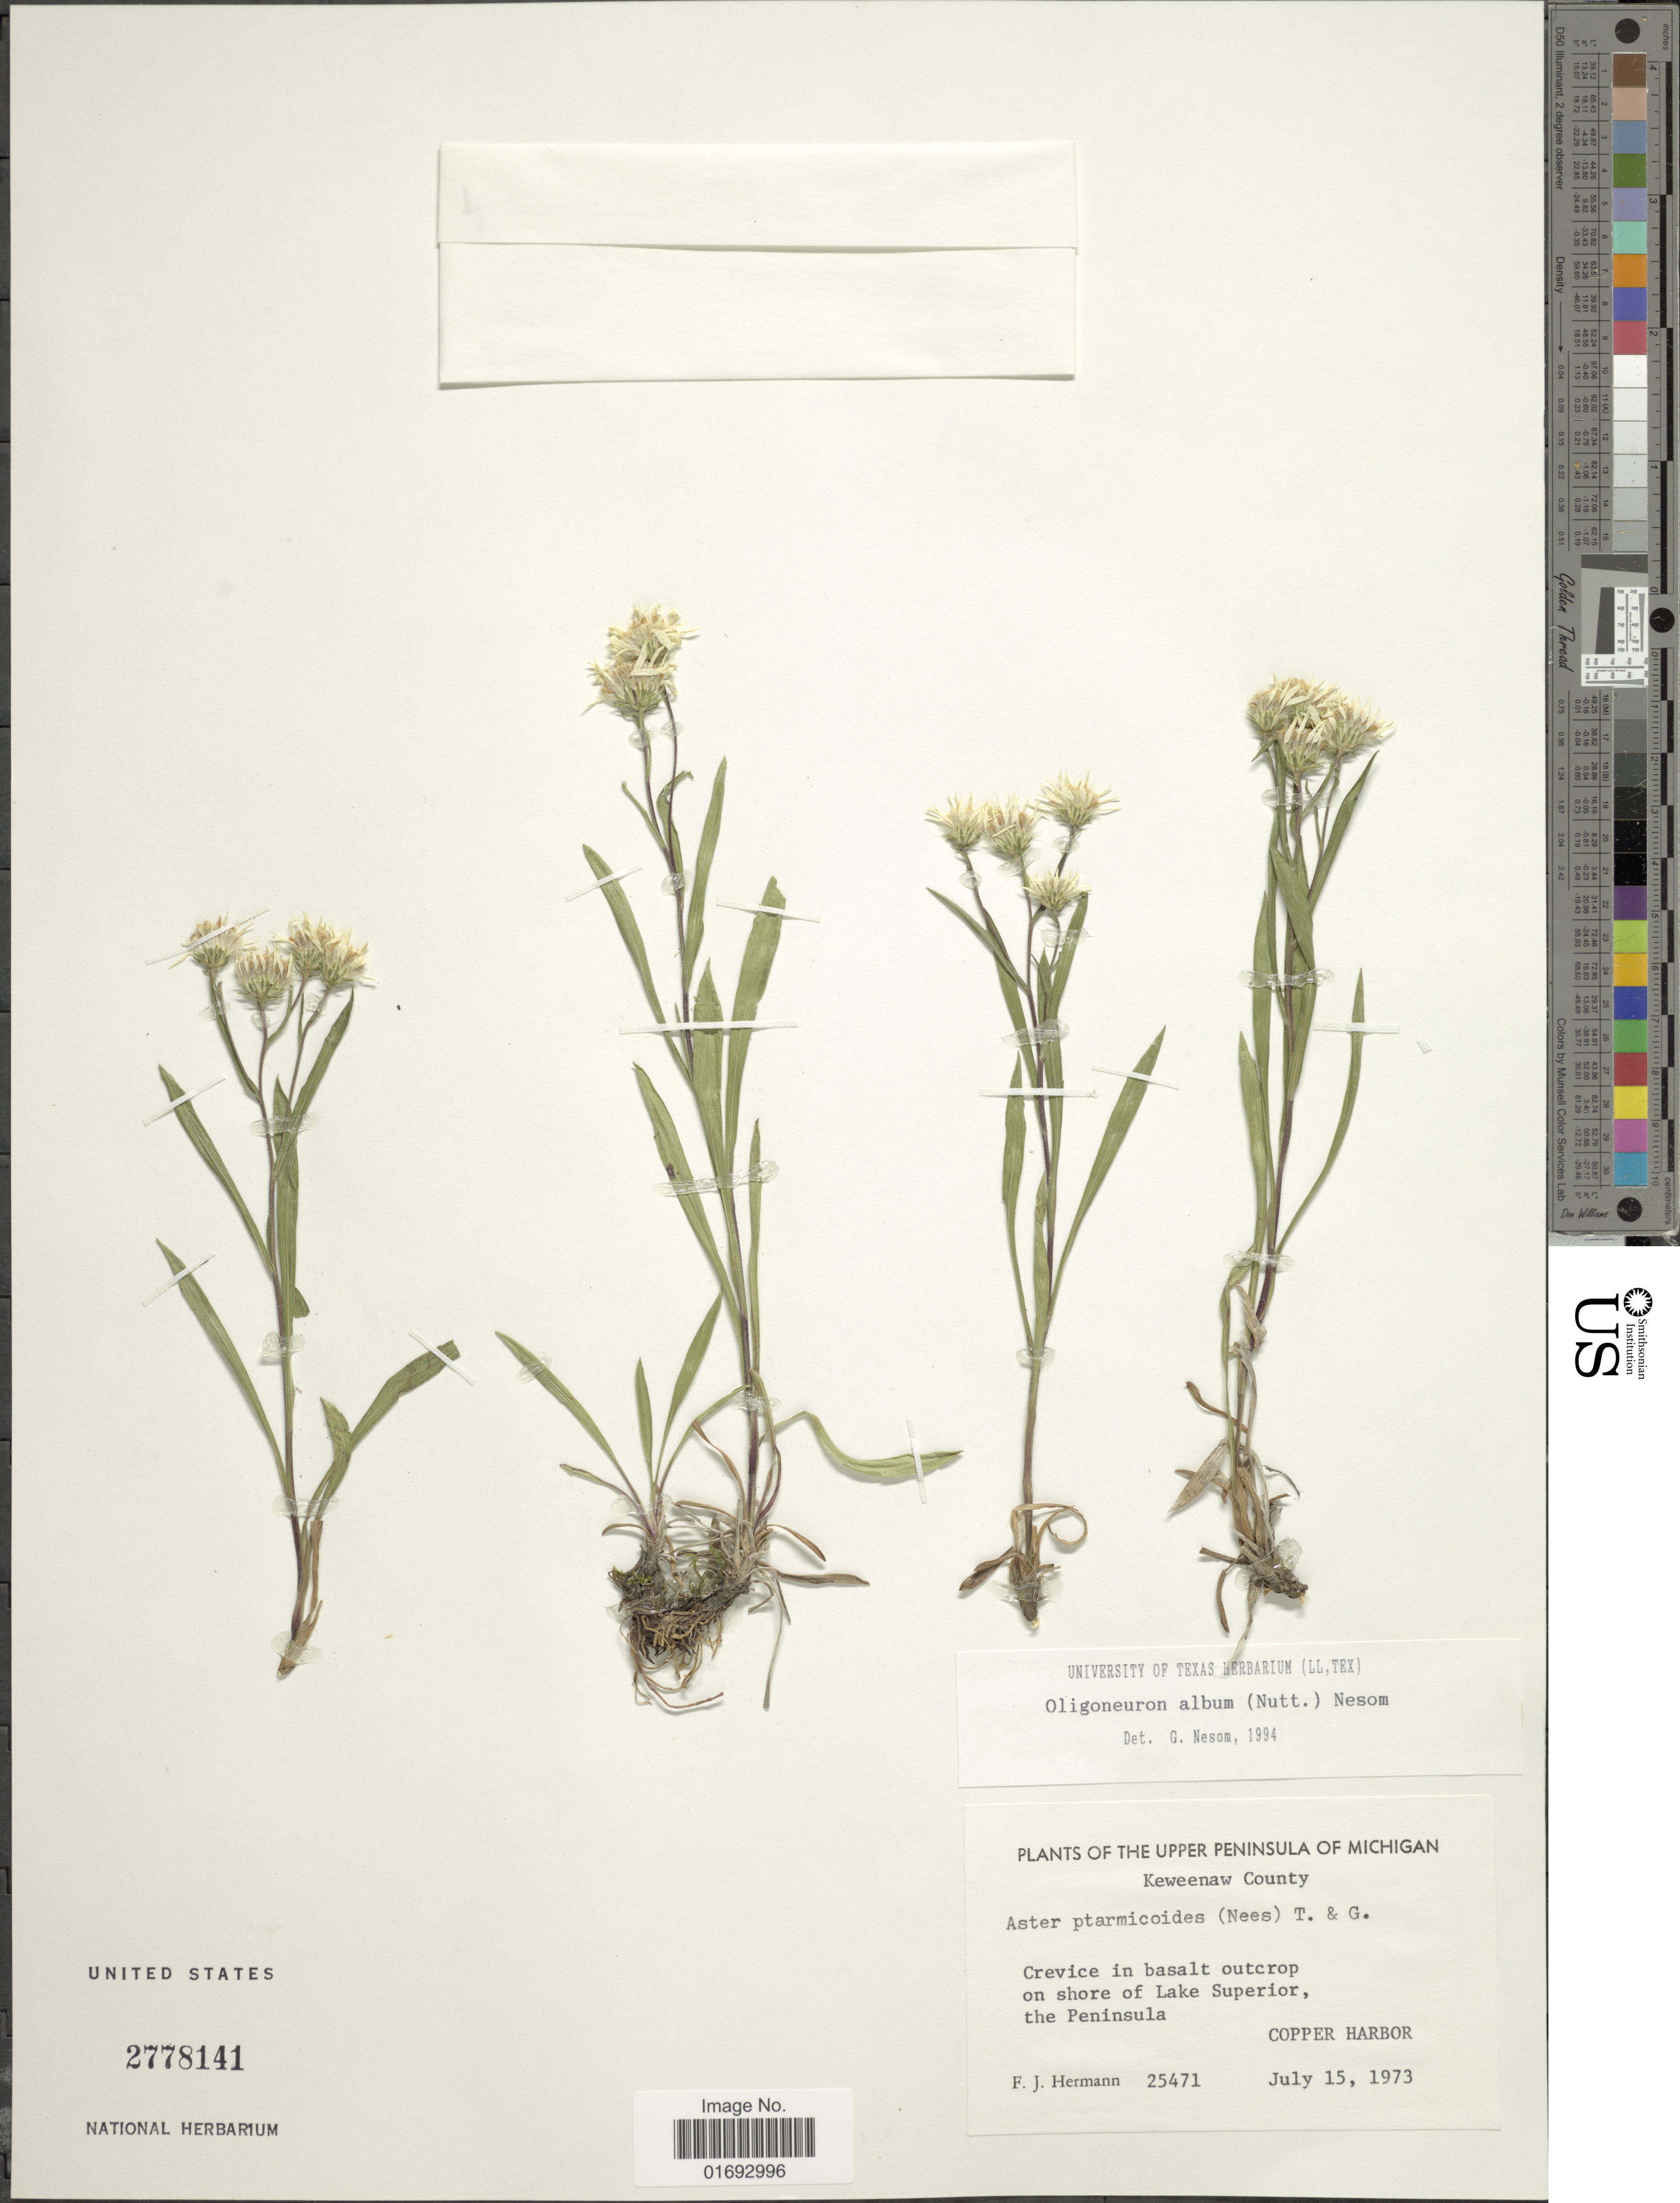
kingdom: Plantae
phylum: Tracheophyta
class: Magnoliopsida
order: Asterales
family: Asteraceae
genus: Oligoneuron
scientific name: Oligoneuron album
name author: (Nutt.) G.L. Nesom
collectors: F. J. Hermann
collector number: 25471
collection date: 1973-07-15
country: United States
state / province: Michigan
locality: Upper Peninsula of Chicago, Keweenaw County, crevices in basalt outcrop on shore of Lake Superior, the Peninsula, Copper Harbor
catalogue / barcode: US 2778141